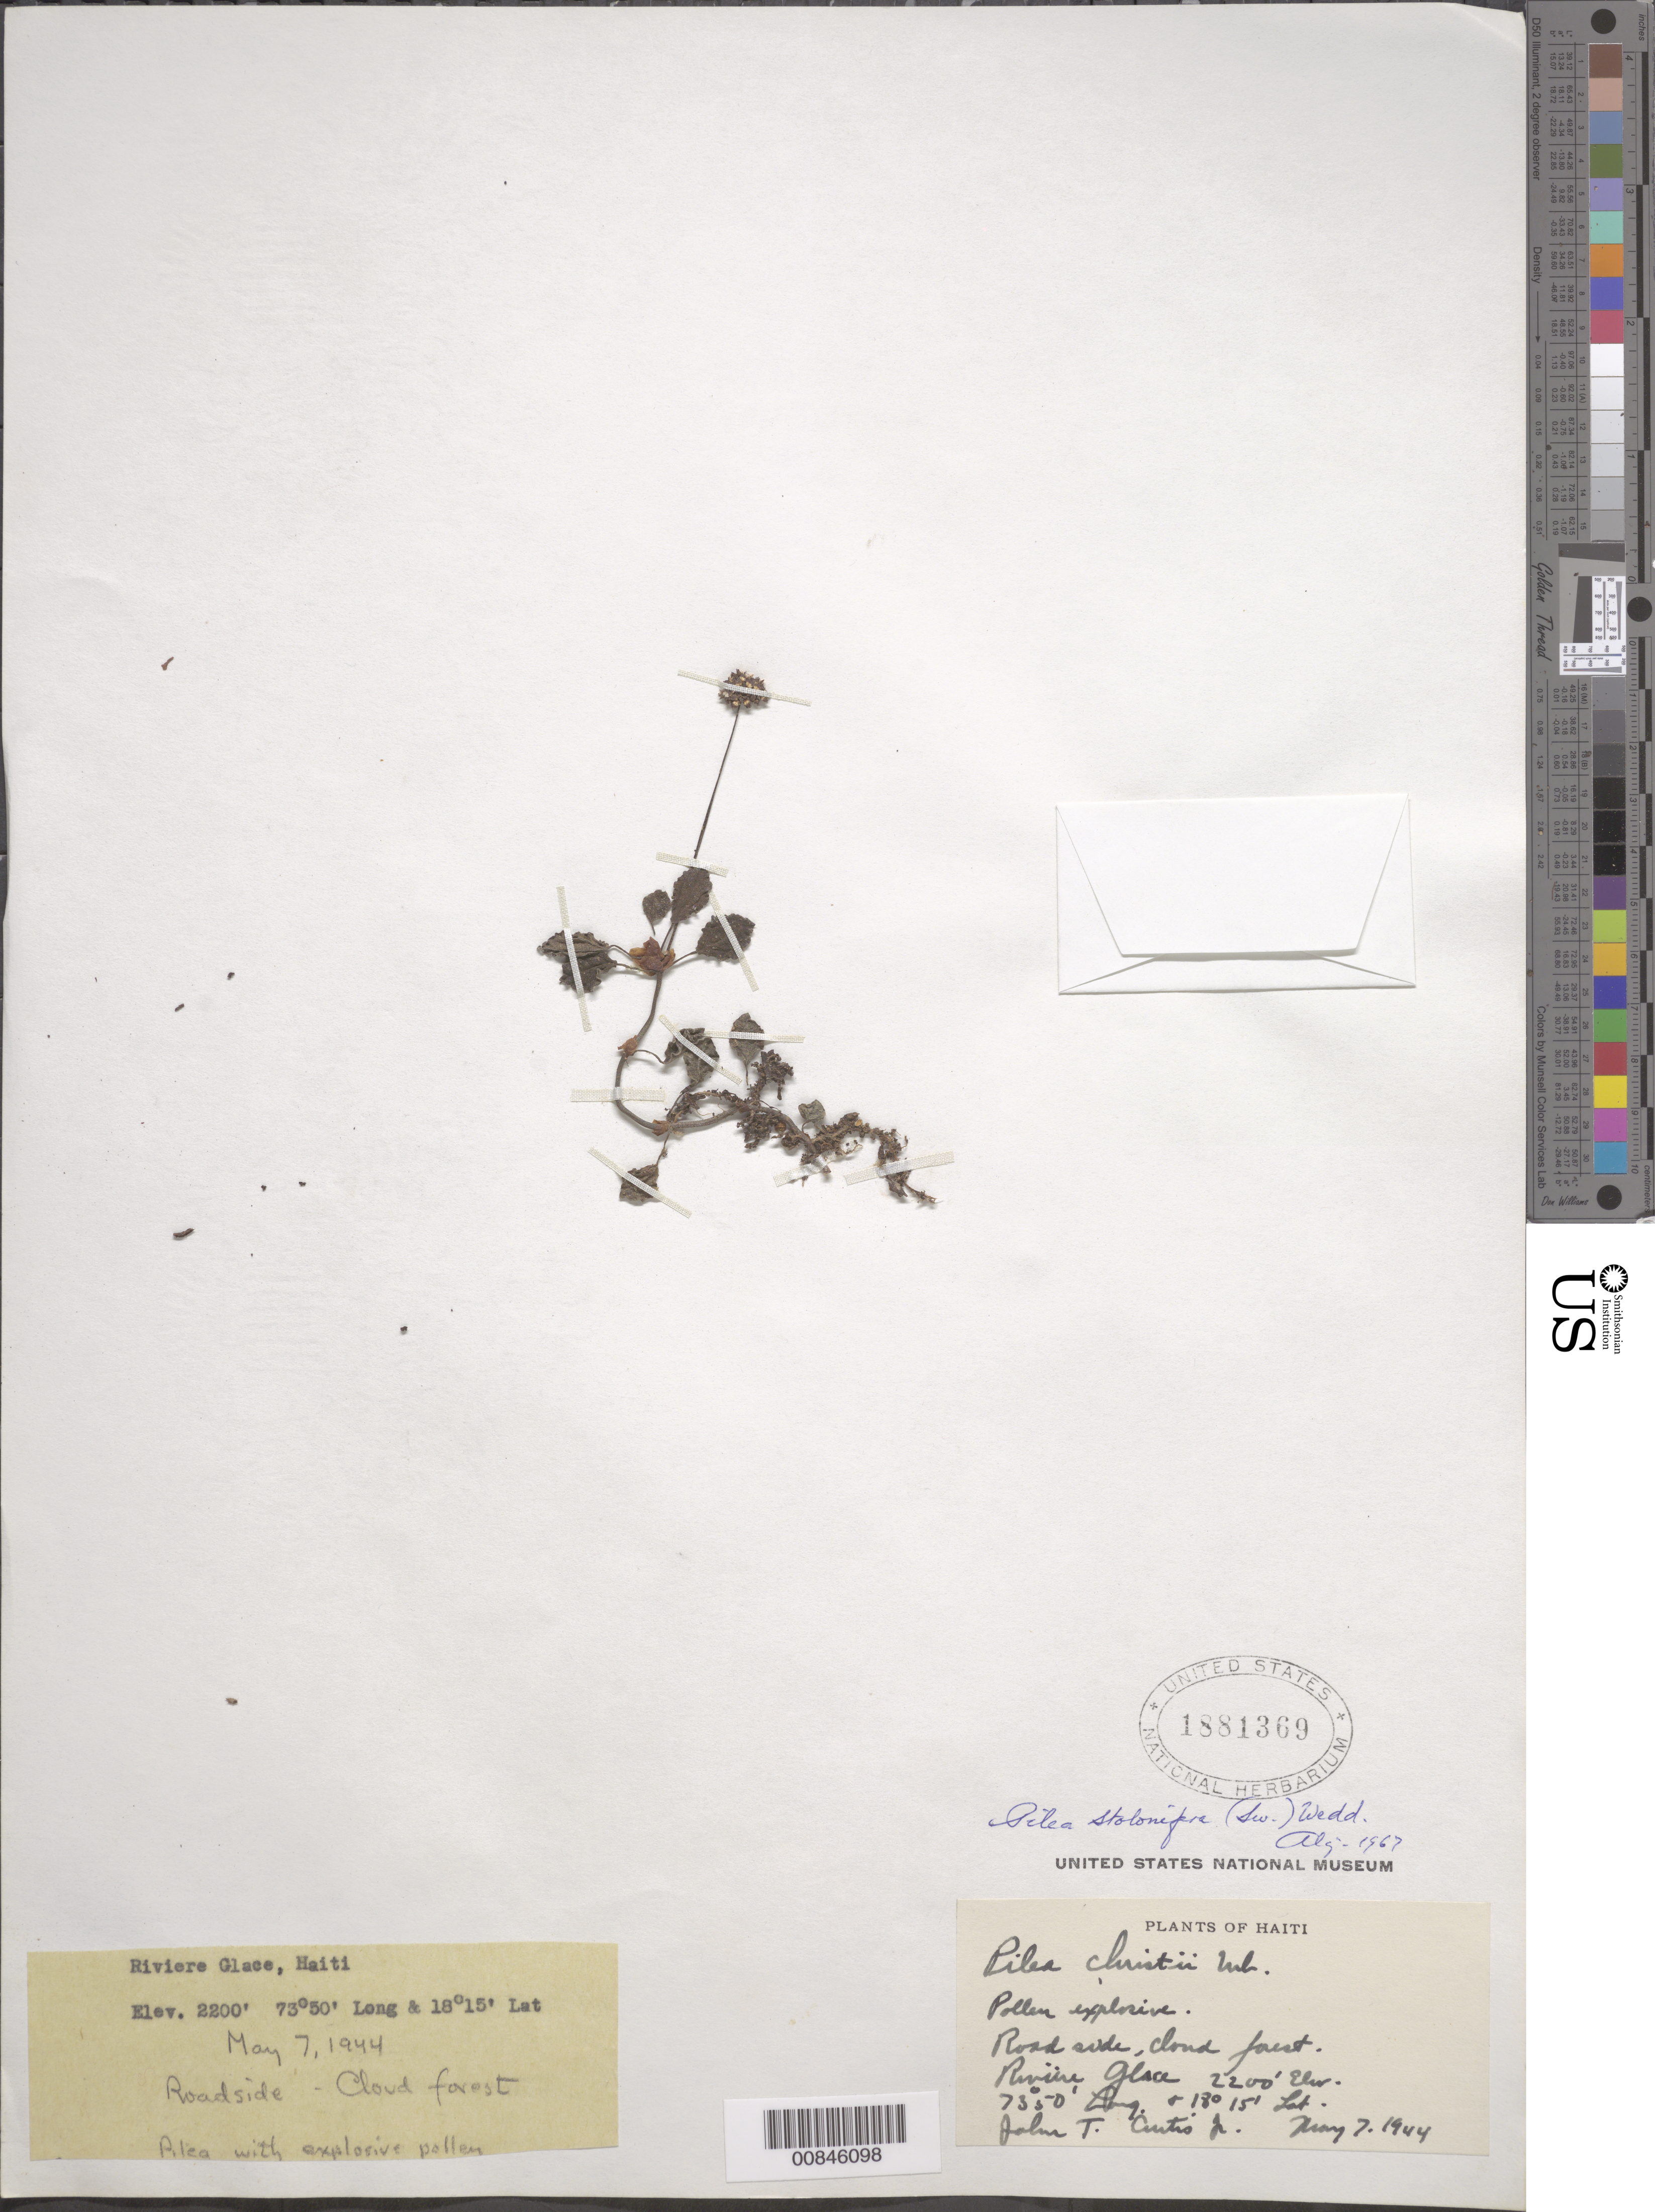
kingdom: Plantae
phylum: Tracheophyta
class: Magnoliopsida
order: Rosales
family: Urticaceae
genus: Pilea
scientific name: Pilea stolonifera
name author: (Sw.) Wedd.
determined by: Liogier, Alain H.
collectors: J. Curtis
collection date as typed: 07 May 1944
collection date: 1944-05-07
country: Haiti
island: Hispaniola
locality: Riviére Glace.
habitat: Roadside, Cloud forest.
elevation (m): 671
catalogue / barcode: US 1881369